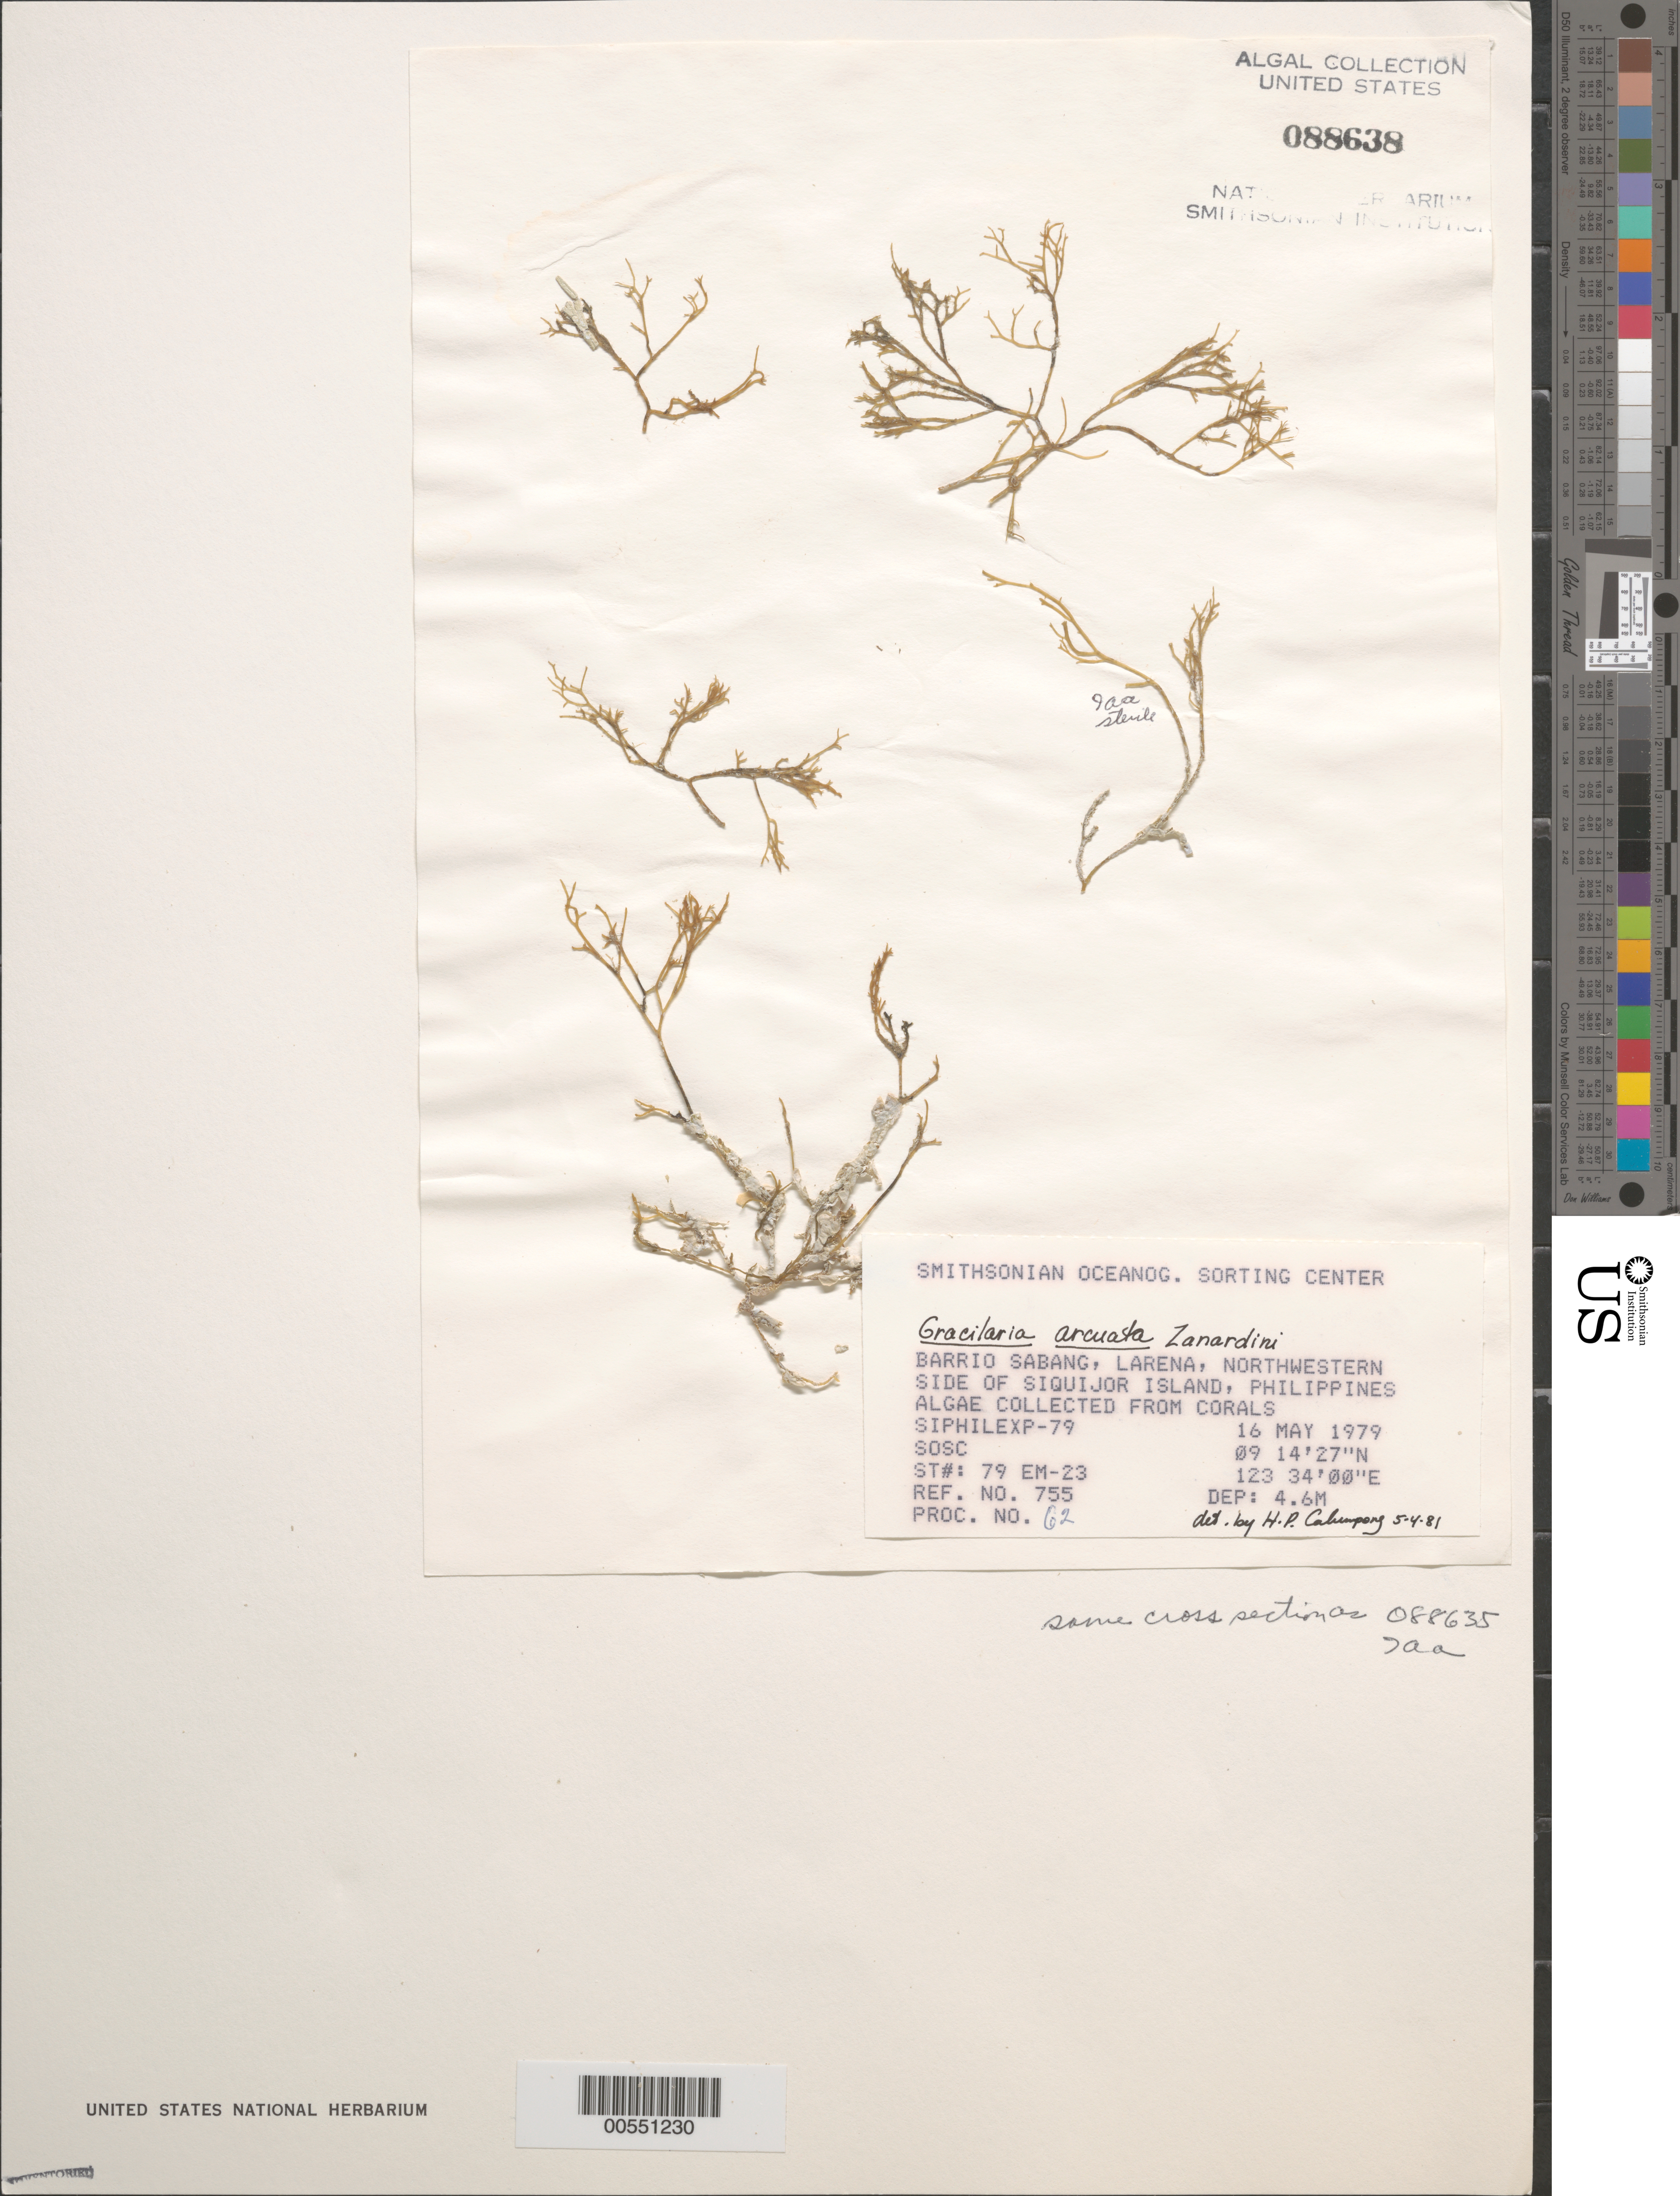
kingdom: Plantae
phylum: Rhodophyta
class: Florideophyceae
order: Gracilariales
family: Gracilariaceae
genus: Gracilaria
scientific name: Gracilaria arcuata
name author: Zanardini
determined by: Calumpong, H. P.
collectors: SOSC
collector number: Station 79 Em-23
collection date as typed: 16 May 1979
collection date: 1979-05-16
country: Philippines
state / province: Central Visayas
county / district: Siquijor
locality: Visayan, Siquijor island, larena, barrio sabang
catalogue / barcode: US 88638